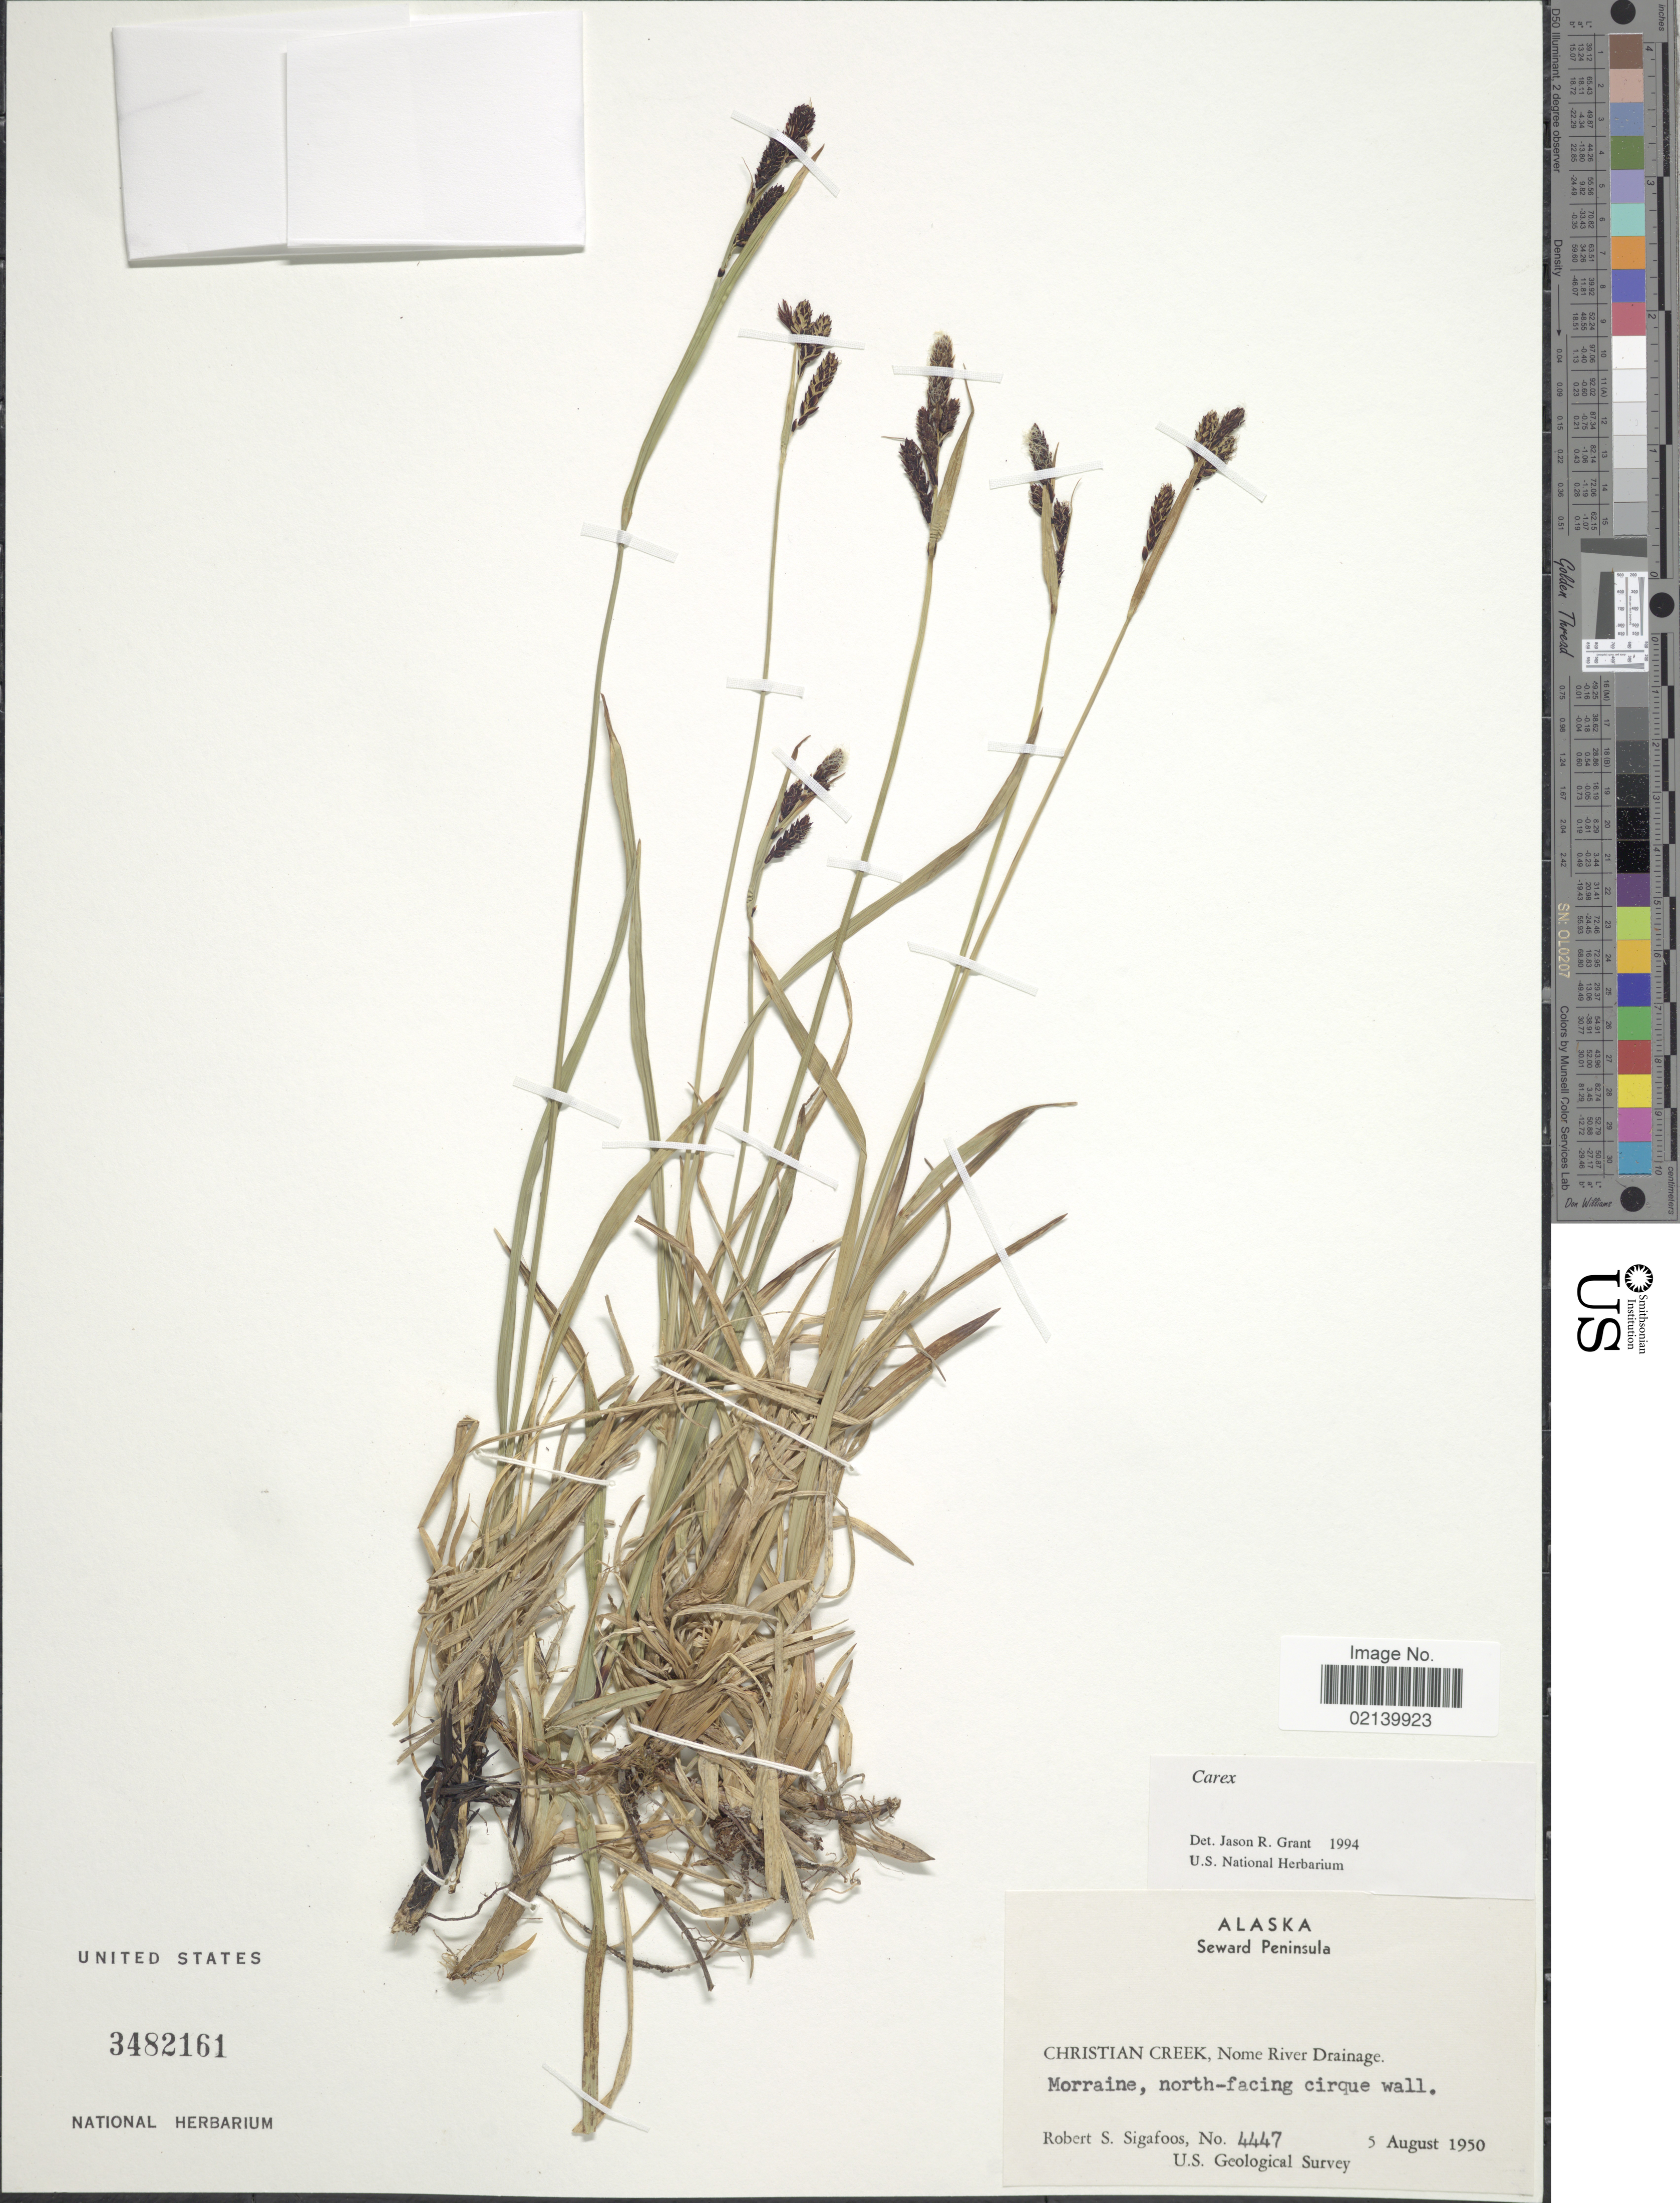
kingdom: Plantae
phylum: Tracheophyta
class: Liliopsida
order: Poales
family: Cyperaceae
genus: Carex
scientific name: Carex sp.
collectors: R. Sigafoos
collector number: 4447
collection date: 1950-08-05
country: United States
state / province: Alaska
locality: Alaska, Seward Peninsula. Christian Creek, Nome River Drainage. Morraine, north facing cirque wall.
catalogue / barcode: US 3482161